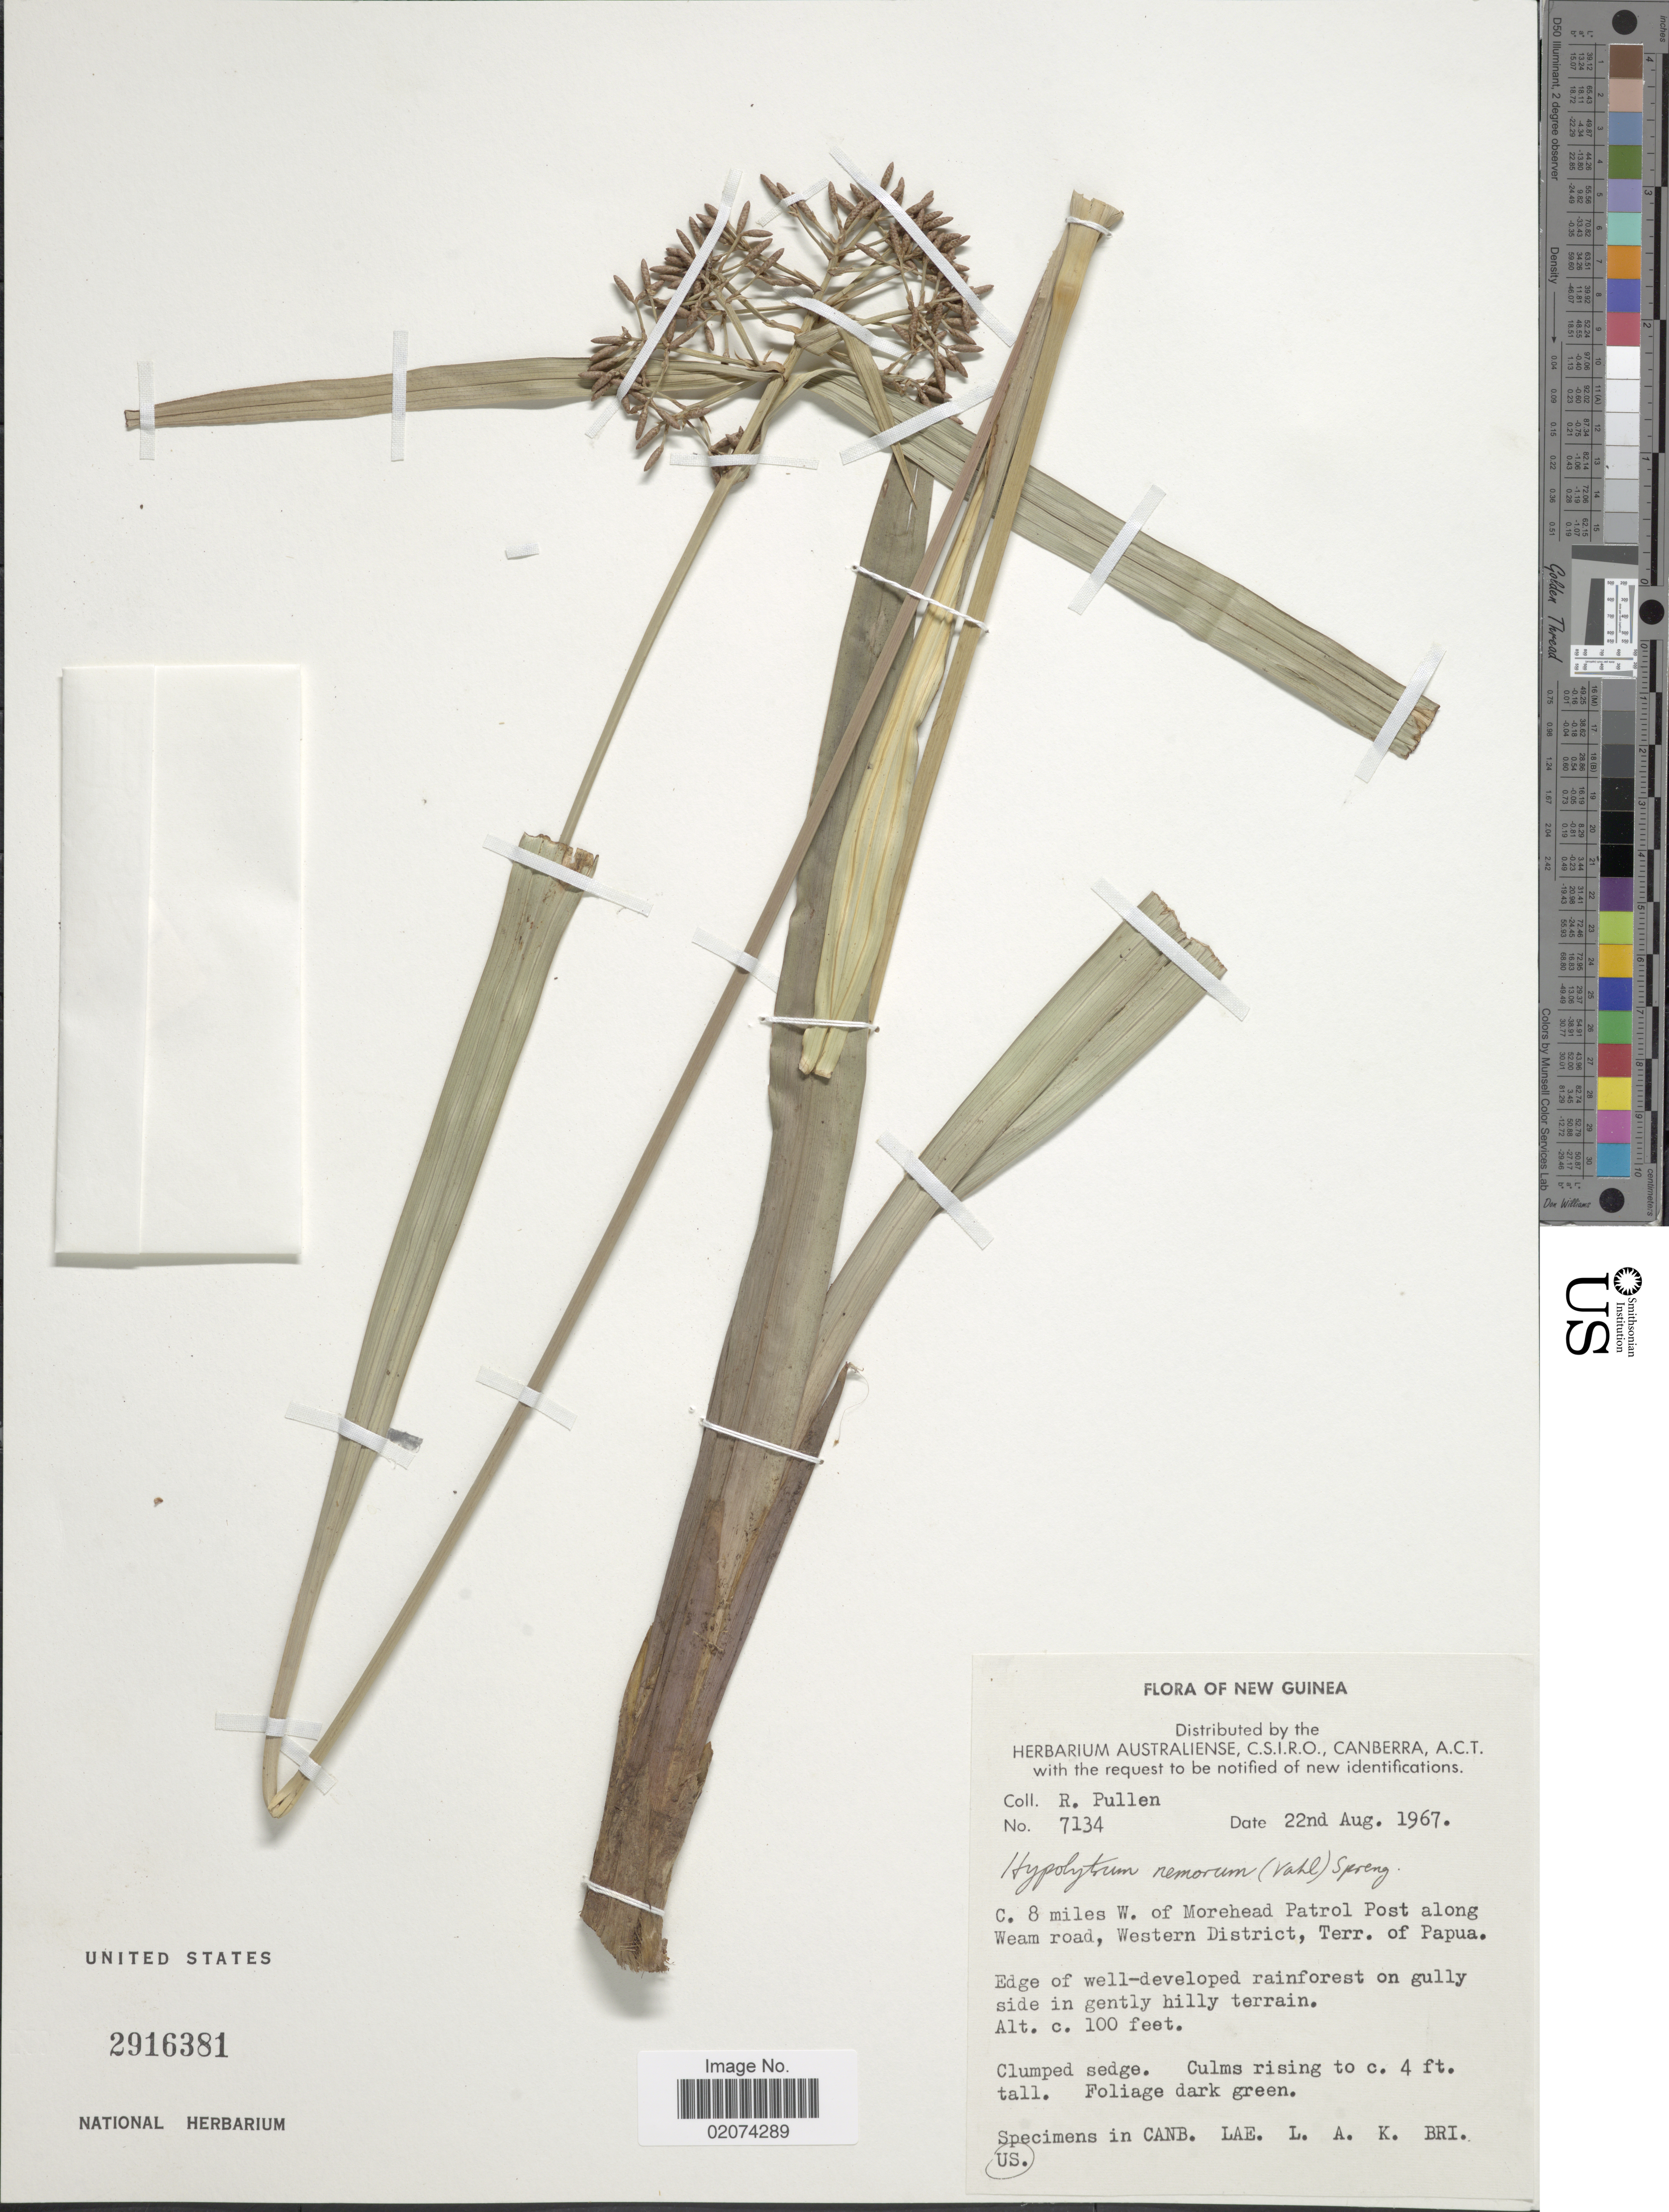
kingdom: Plantae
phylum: Tracheophyta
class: Liliopsida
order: Poales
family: Cyperaceae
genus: Hypolytrum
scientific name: Hypolytrum nemorum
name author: (Vahl) Spreng.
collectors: R. Pullen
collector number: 7134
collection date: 1967-08-22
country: Papua New Guinea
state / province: Manus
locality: C. 8 miles W. f Morehead Patrol Post along Weam road, Western District, Terr. of Papua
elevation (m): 30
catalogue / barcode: US 2916381